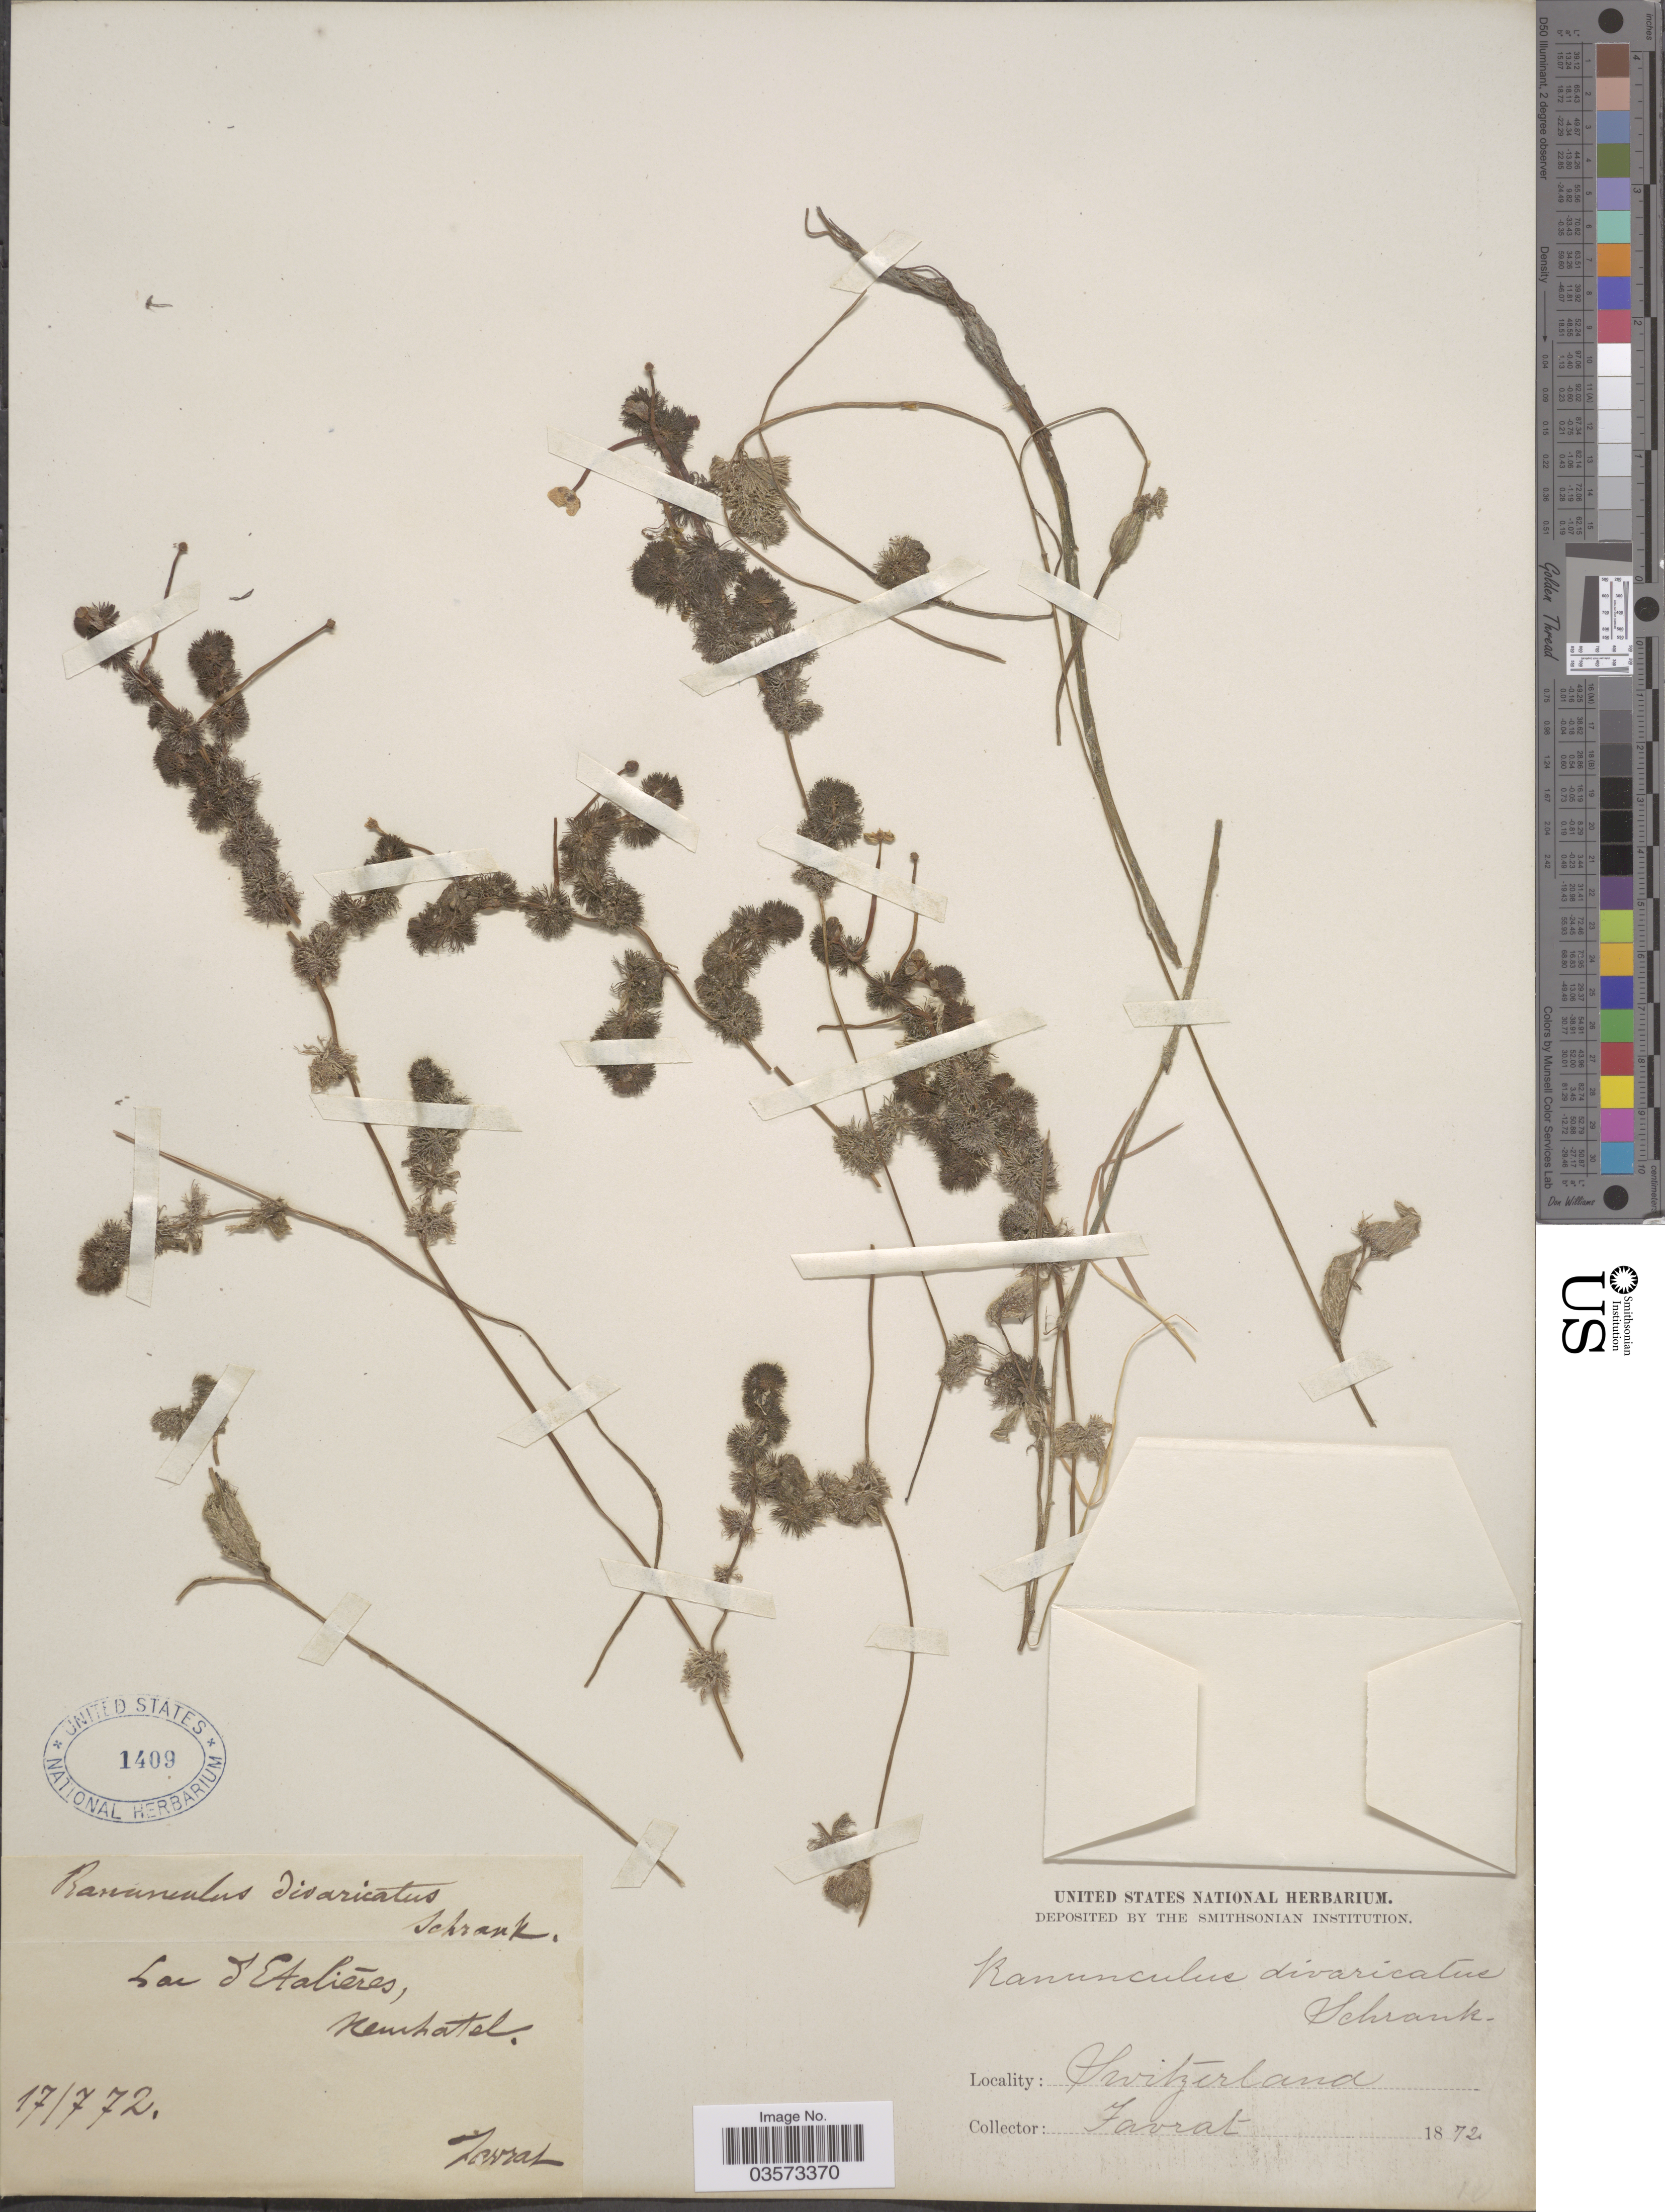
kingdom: Plantae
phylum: Tracheophyta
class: Magnoliopsida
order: Ranunculales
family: Ranunculaceae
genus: Ranunculus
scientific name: Ranunculus trichophyllus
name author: Chaix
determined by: Strong, Mark T., (BOT), Smithsonian Institution - National Museum of Natural History (UNITED STATES)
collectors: L. Favrat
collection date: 1872-07-17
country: Switzerland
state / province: Neuchâtel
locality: Lac d'Etaliéres.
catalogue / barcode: US 1409